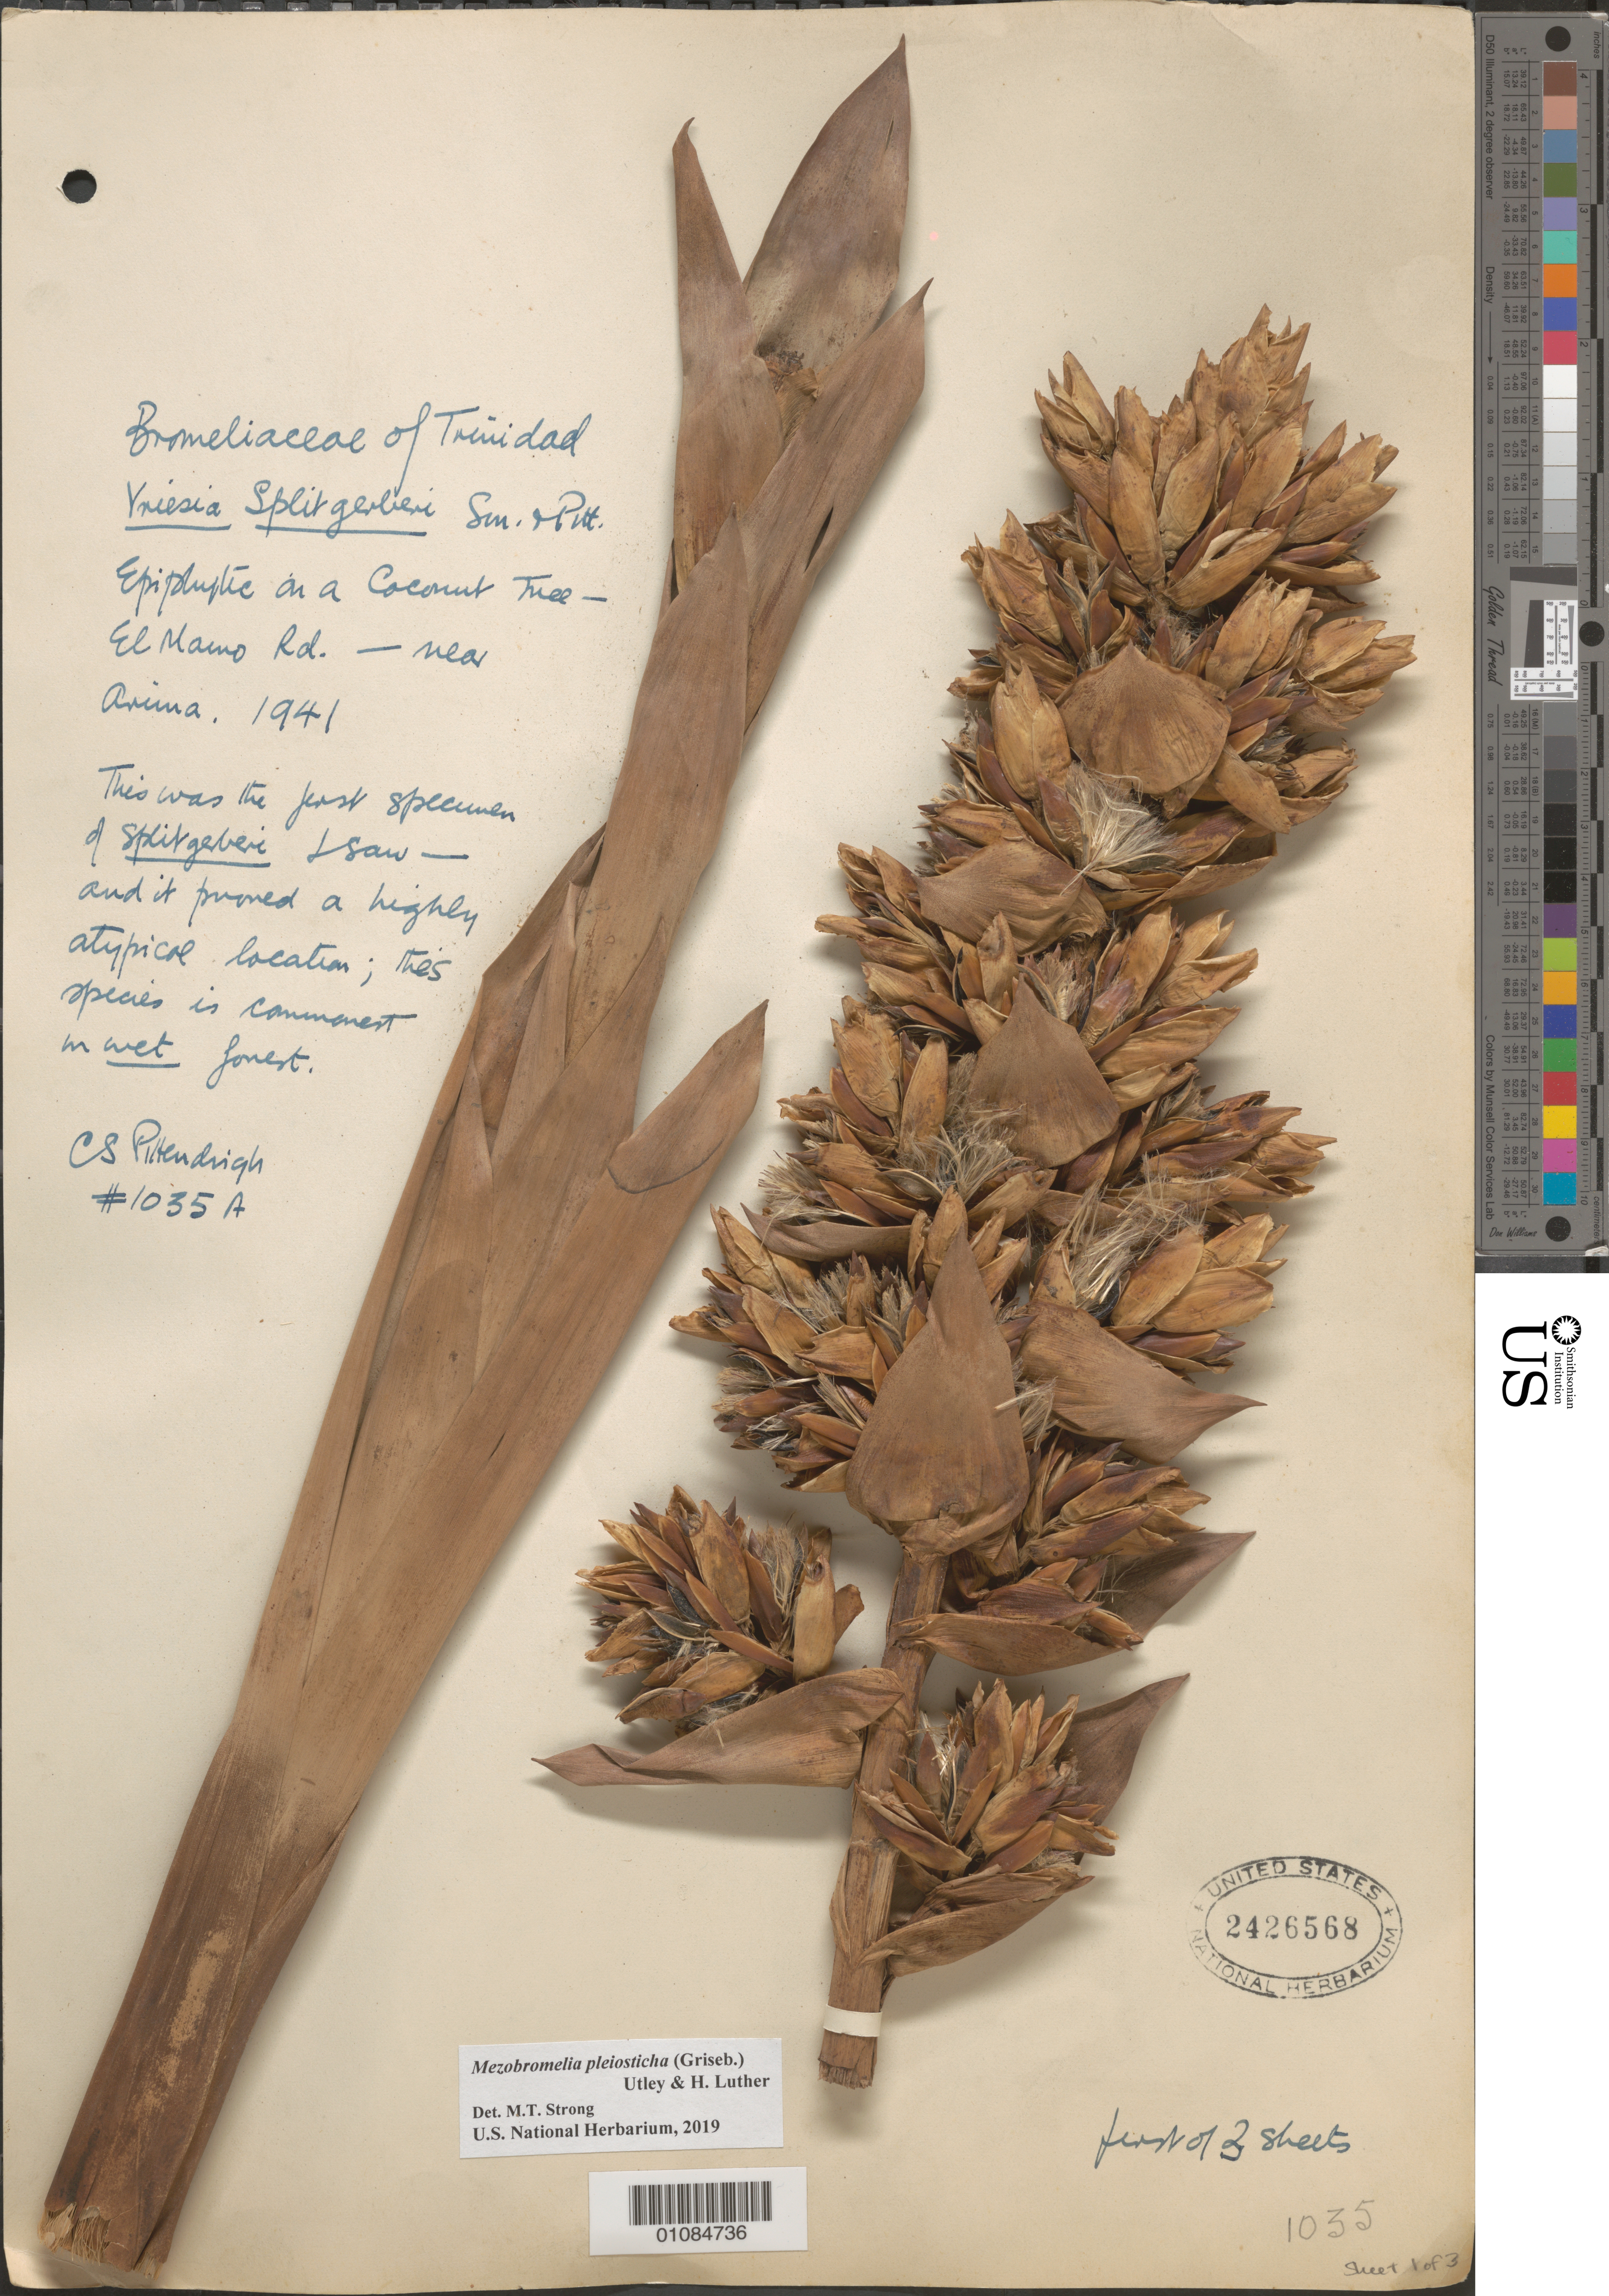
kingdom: Plantae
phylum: Tracheophyta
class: Liliopsida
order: Poales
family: Bromeliaceae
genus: Mezobromelia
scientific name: Mezobromelia pleiosticha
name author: (Griseb.) Utley & H. Luther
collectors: C. S. Pittendrigh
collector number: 1035A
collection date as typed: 1941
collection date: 1941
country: Trinidad and Tobago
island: Trinidad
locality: El Mamo Rd. near Arima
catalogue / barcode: US 2426568